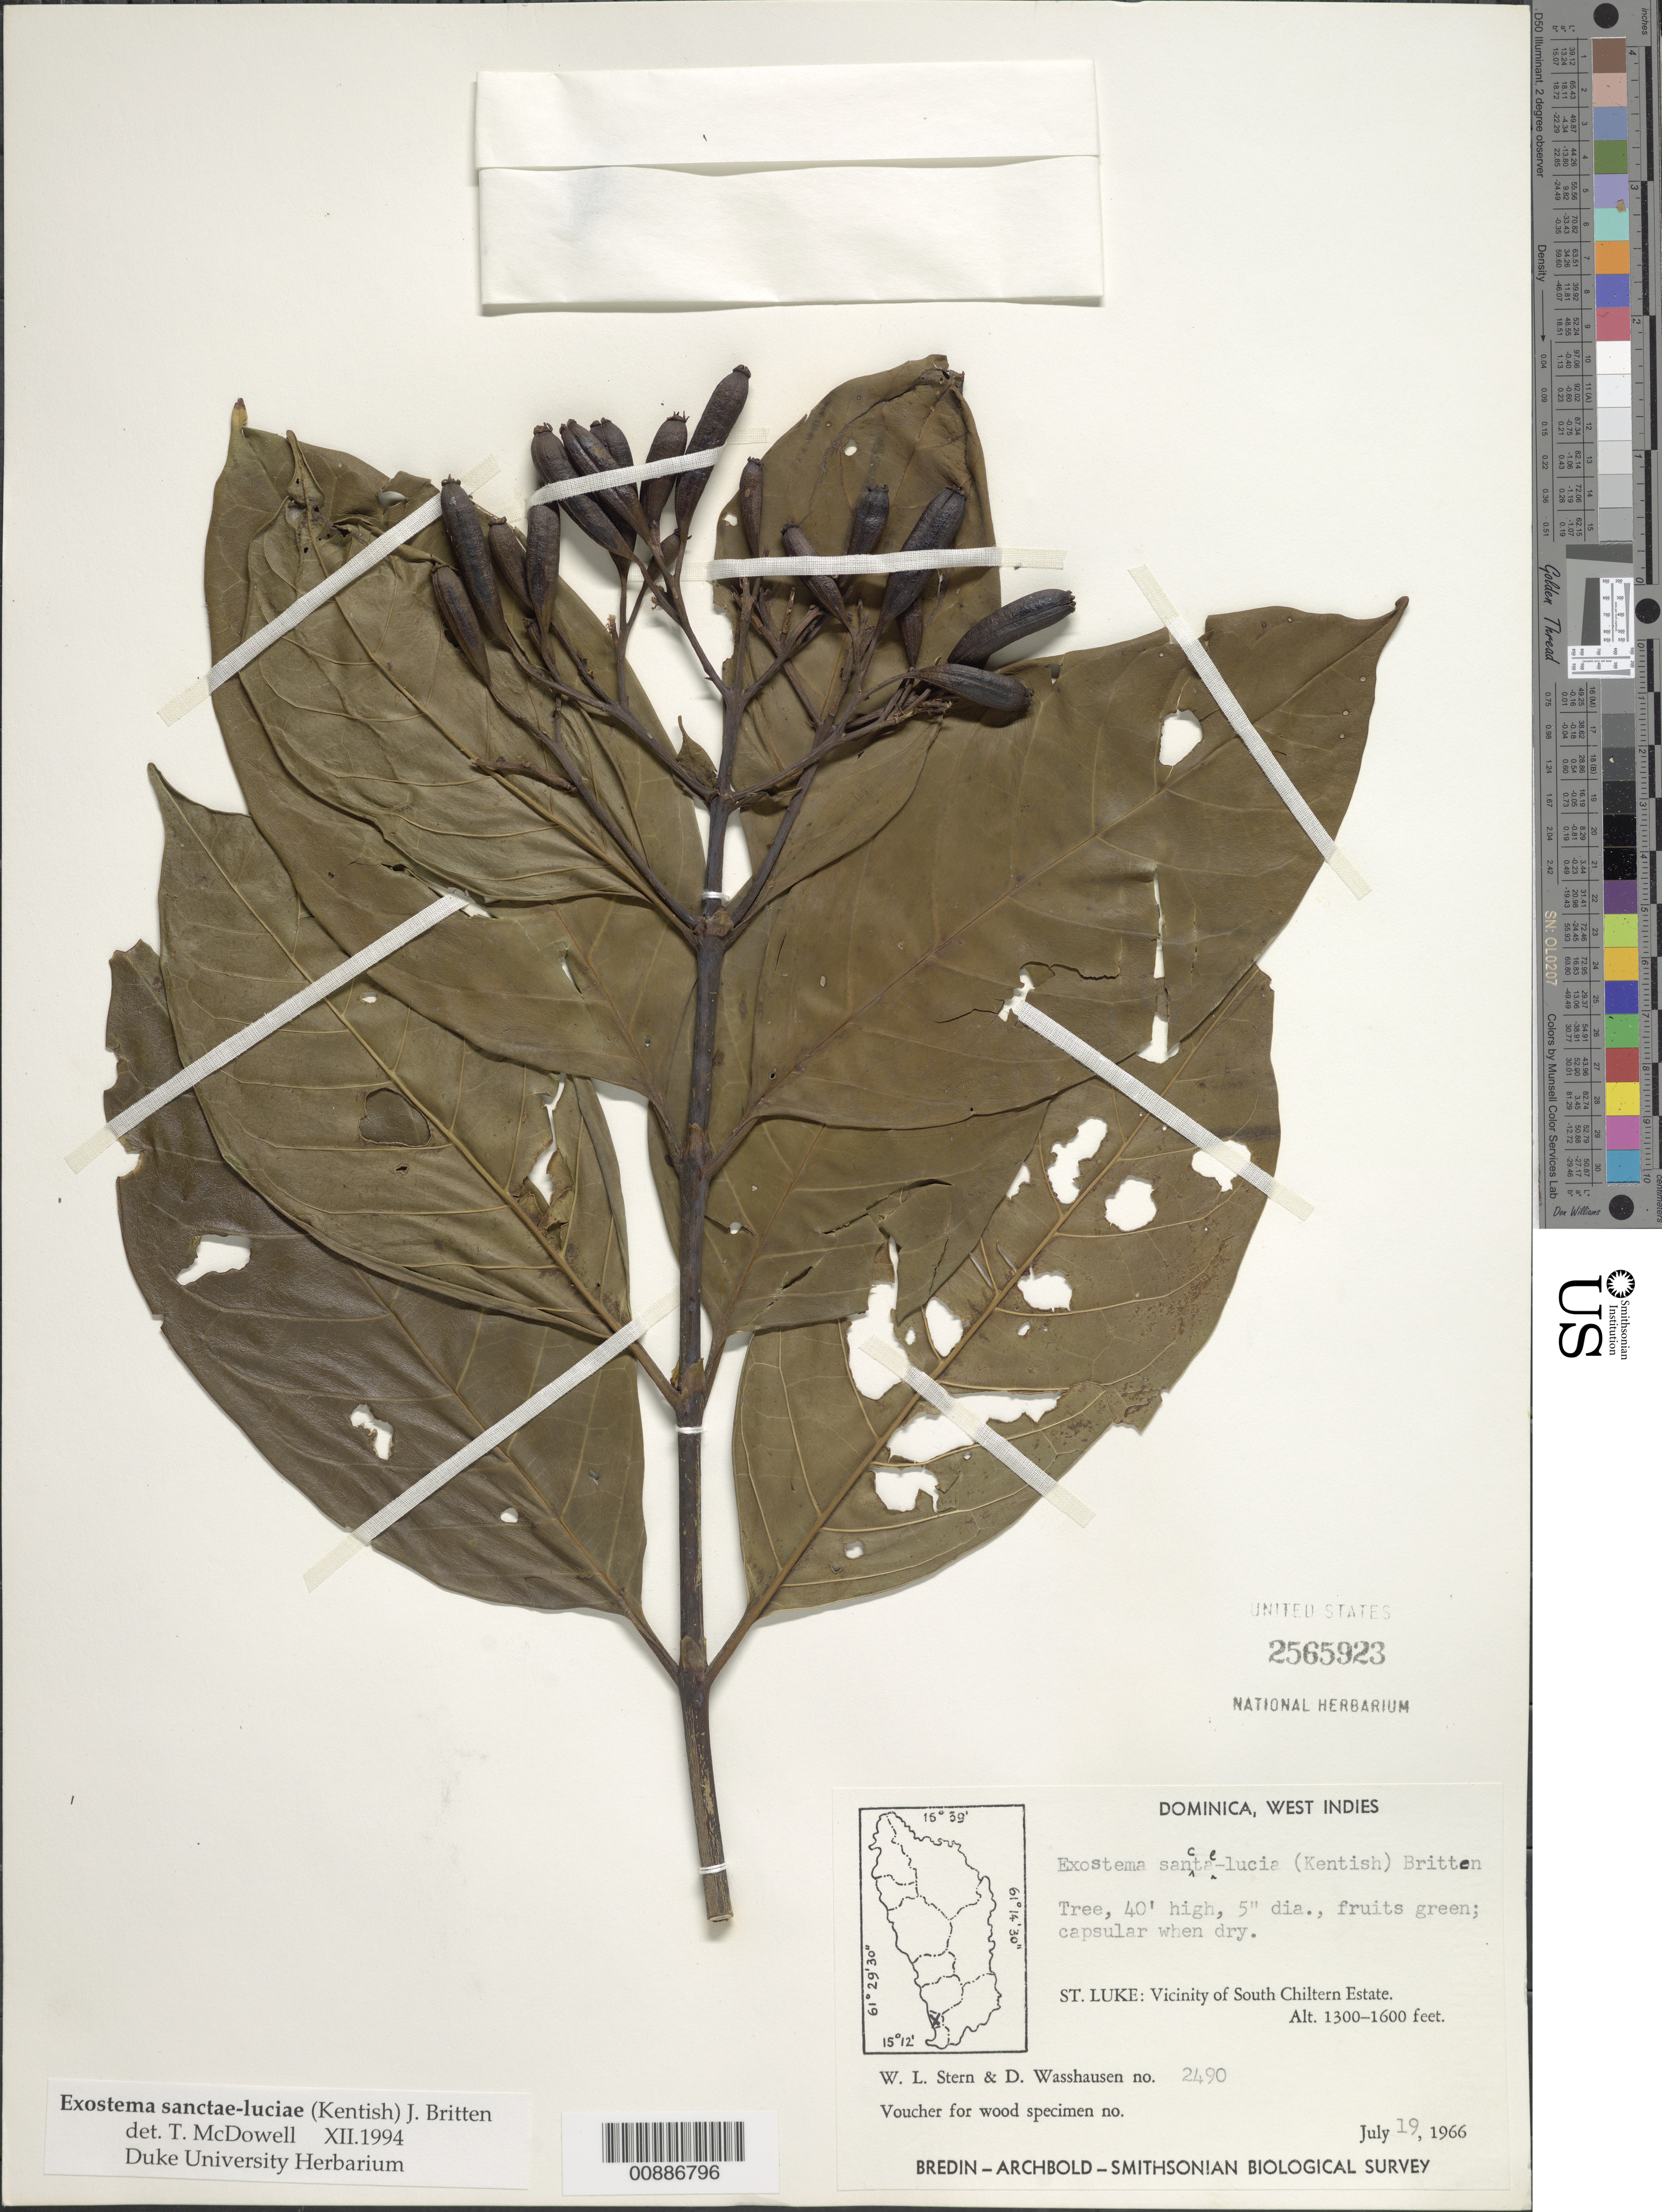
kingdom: Plantae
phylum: Tracheophyta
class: Magnoliopsida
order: Gentianales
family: Rubiaceae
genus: Exostema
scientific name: Exostema sanctae-luciae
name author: (Kentish) Britten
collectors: W. L. Stern & D. C. Wasshausen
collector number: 2490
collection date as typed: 19 Jul 1966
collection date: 1966-07-19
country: Dominica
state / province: St. Luke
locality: Vicinity of South Chiltern Estate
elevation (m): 396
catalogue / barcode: US 2565923